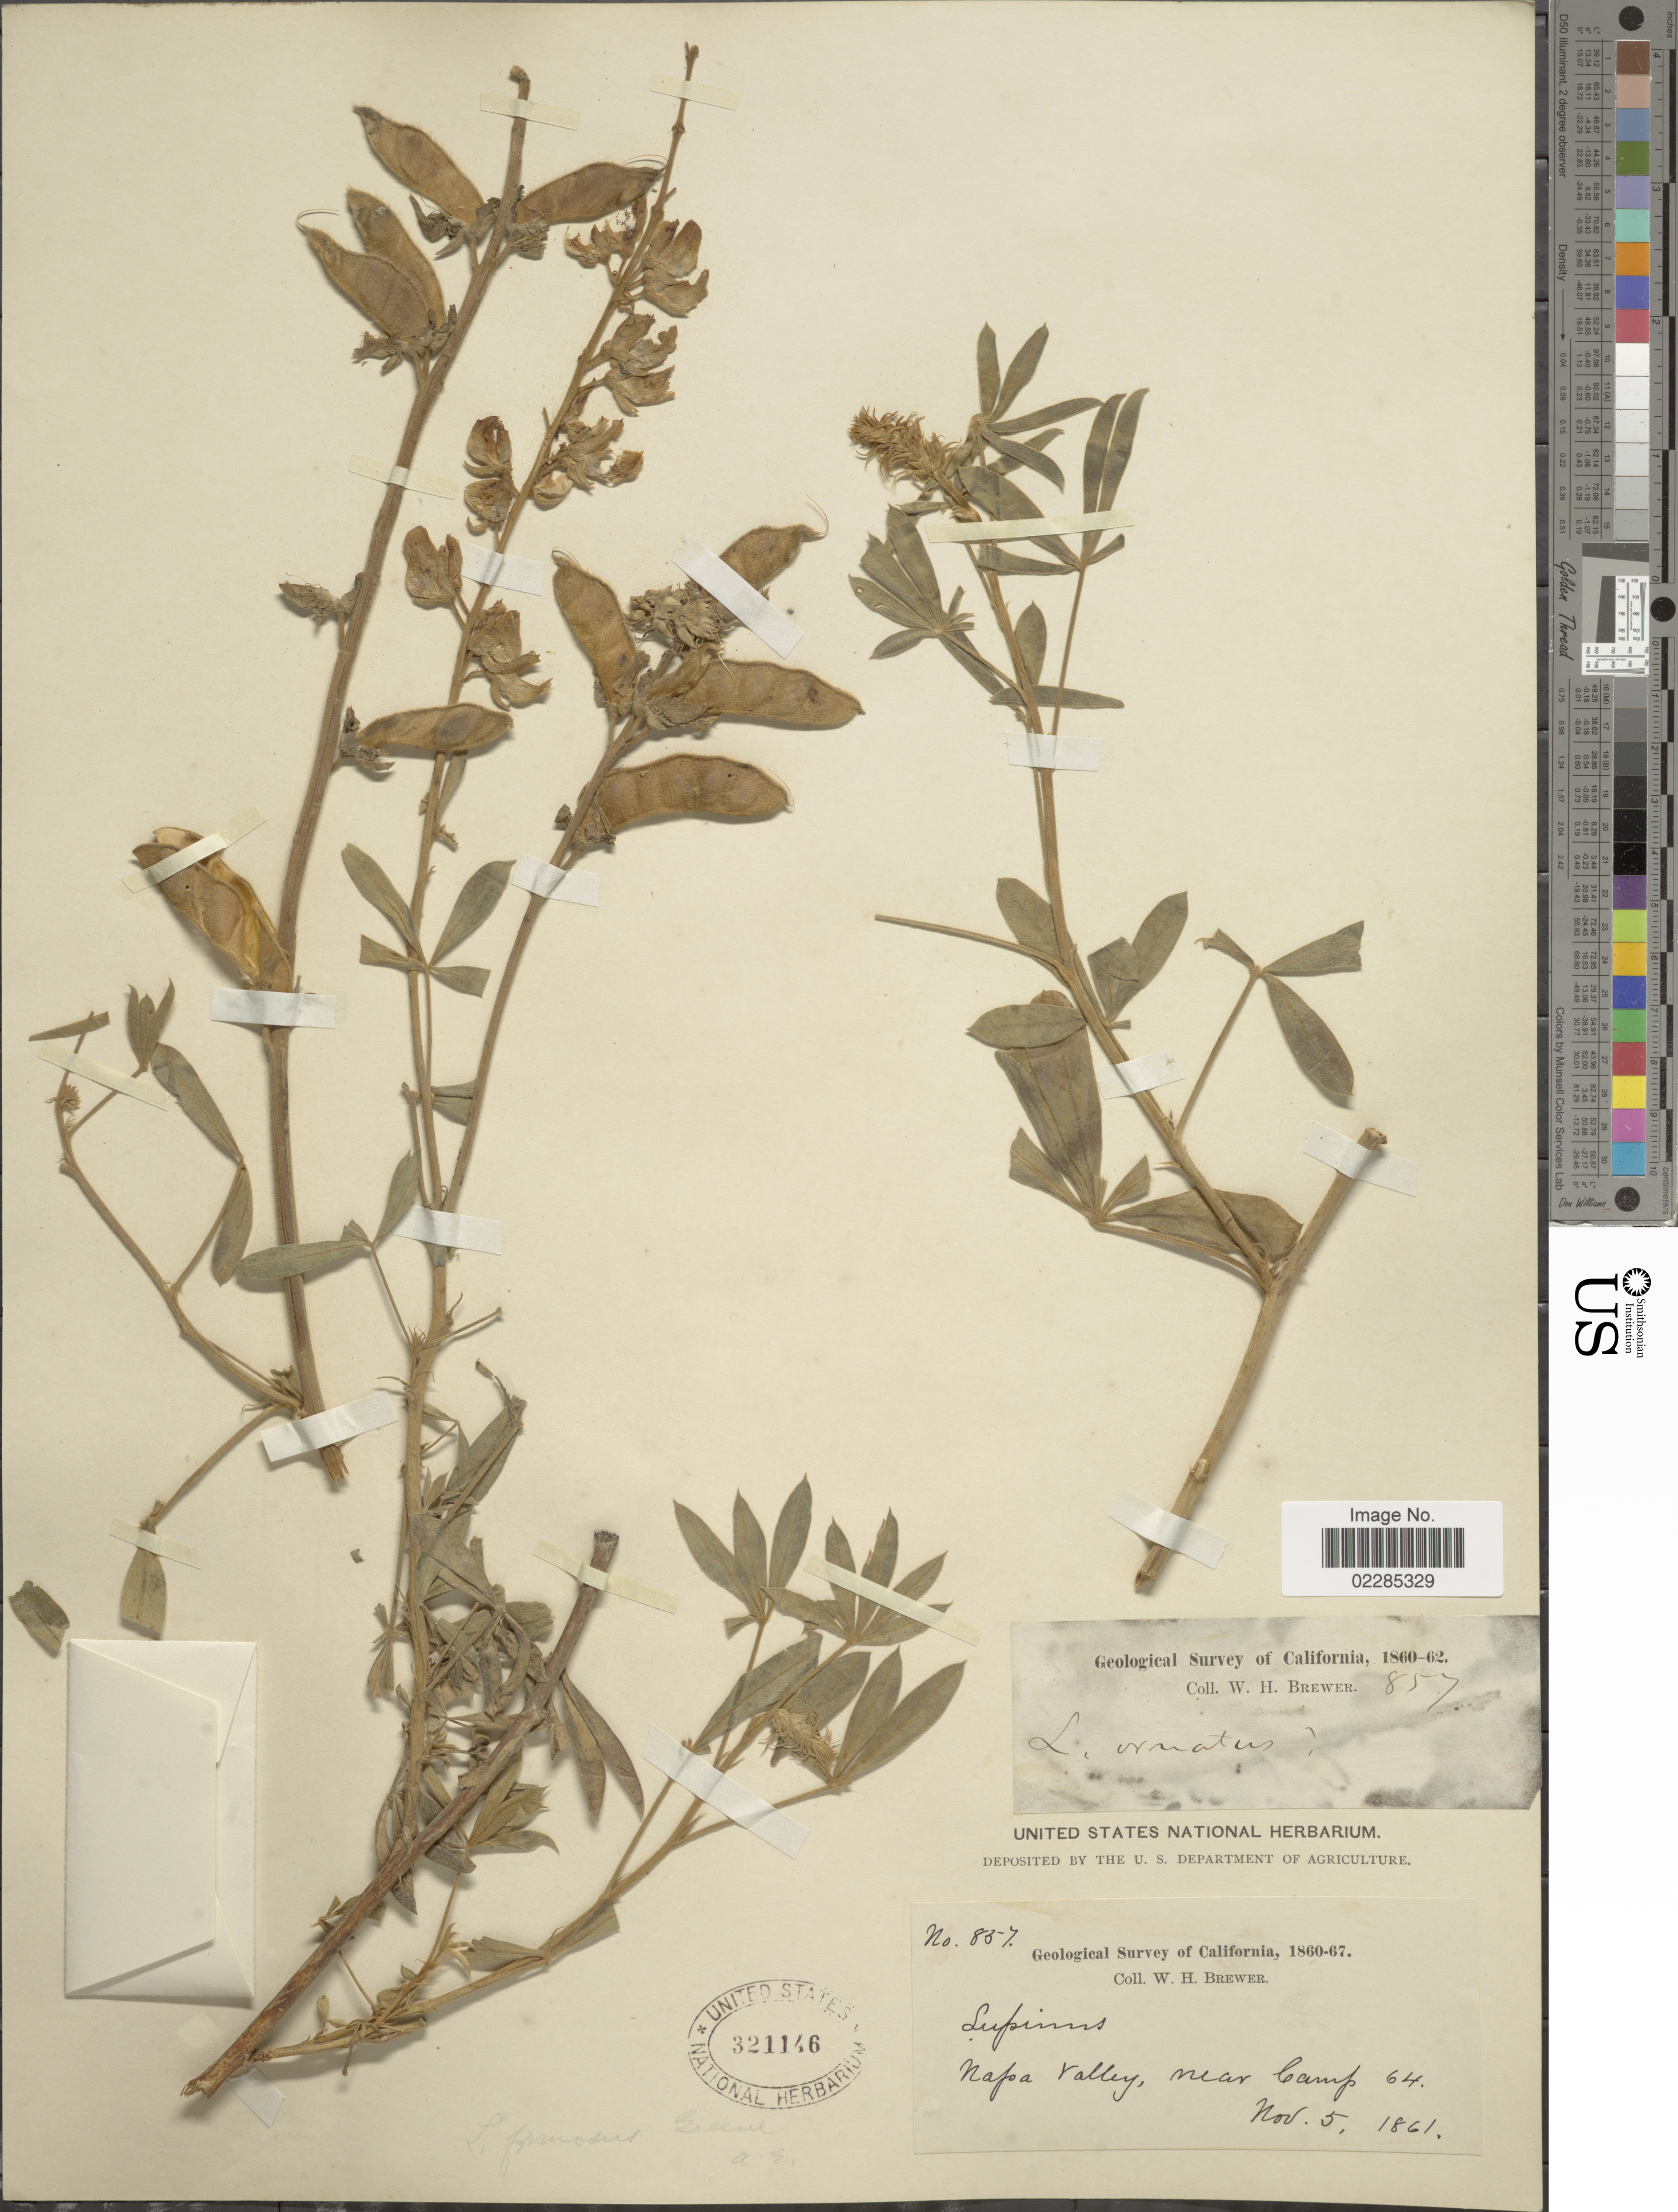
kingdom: Plantae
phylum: Tracheophyta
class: Magnoliopsida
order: Fabales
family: Fabaceae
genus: Lupinus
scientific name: Lupinus formosus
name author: Greene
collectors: W. H. Brewer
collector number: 857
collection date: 1861-11-05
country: United States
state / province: California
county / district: Napa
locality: Napa Valley, near Camp 64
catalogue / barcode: US 321146